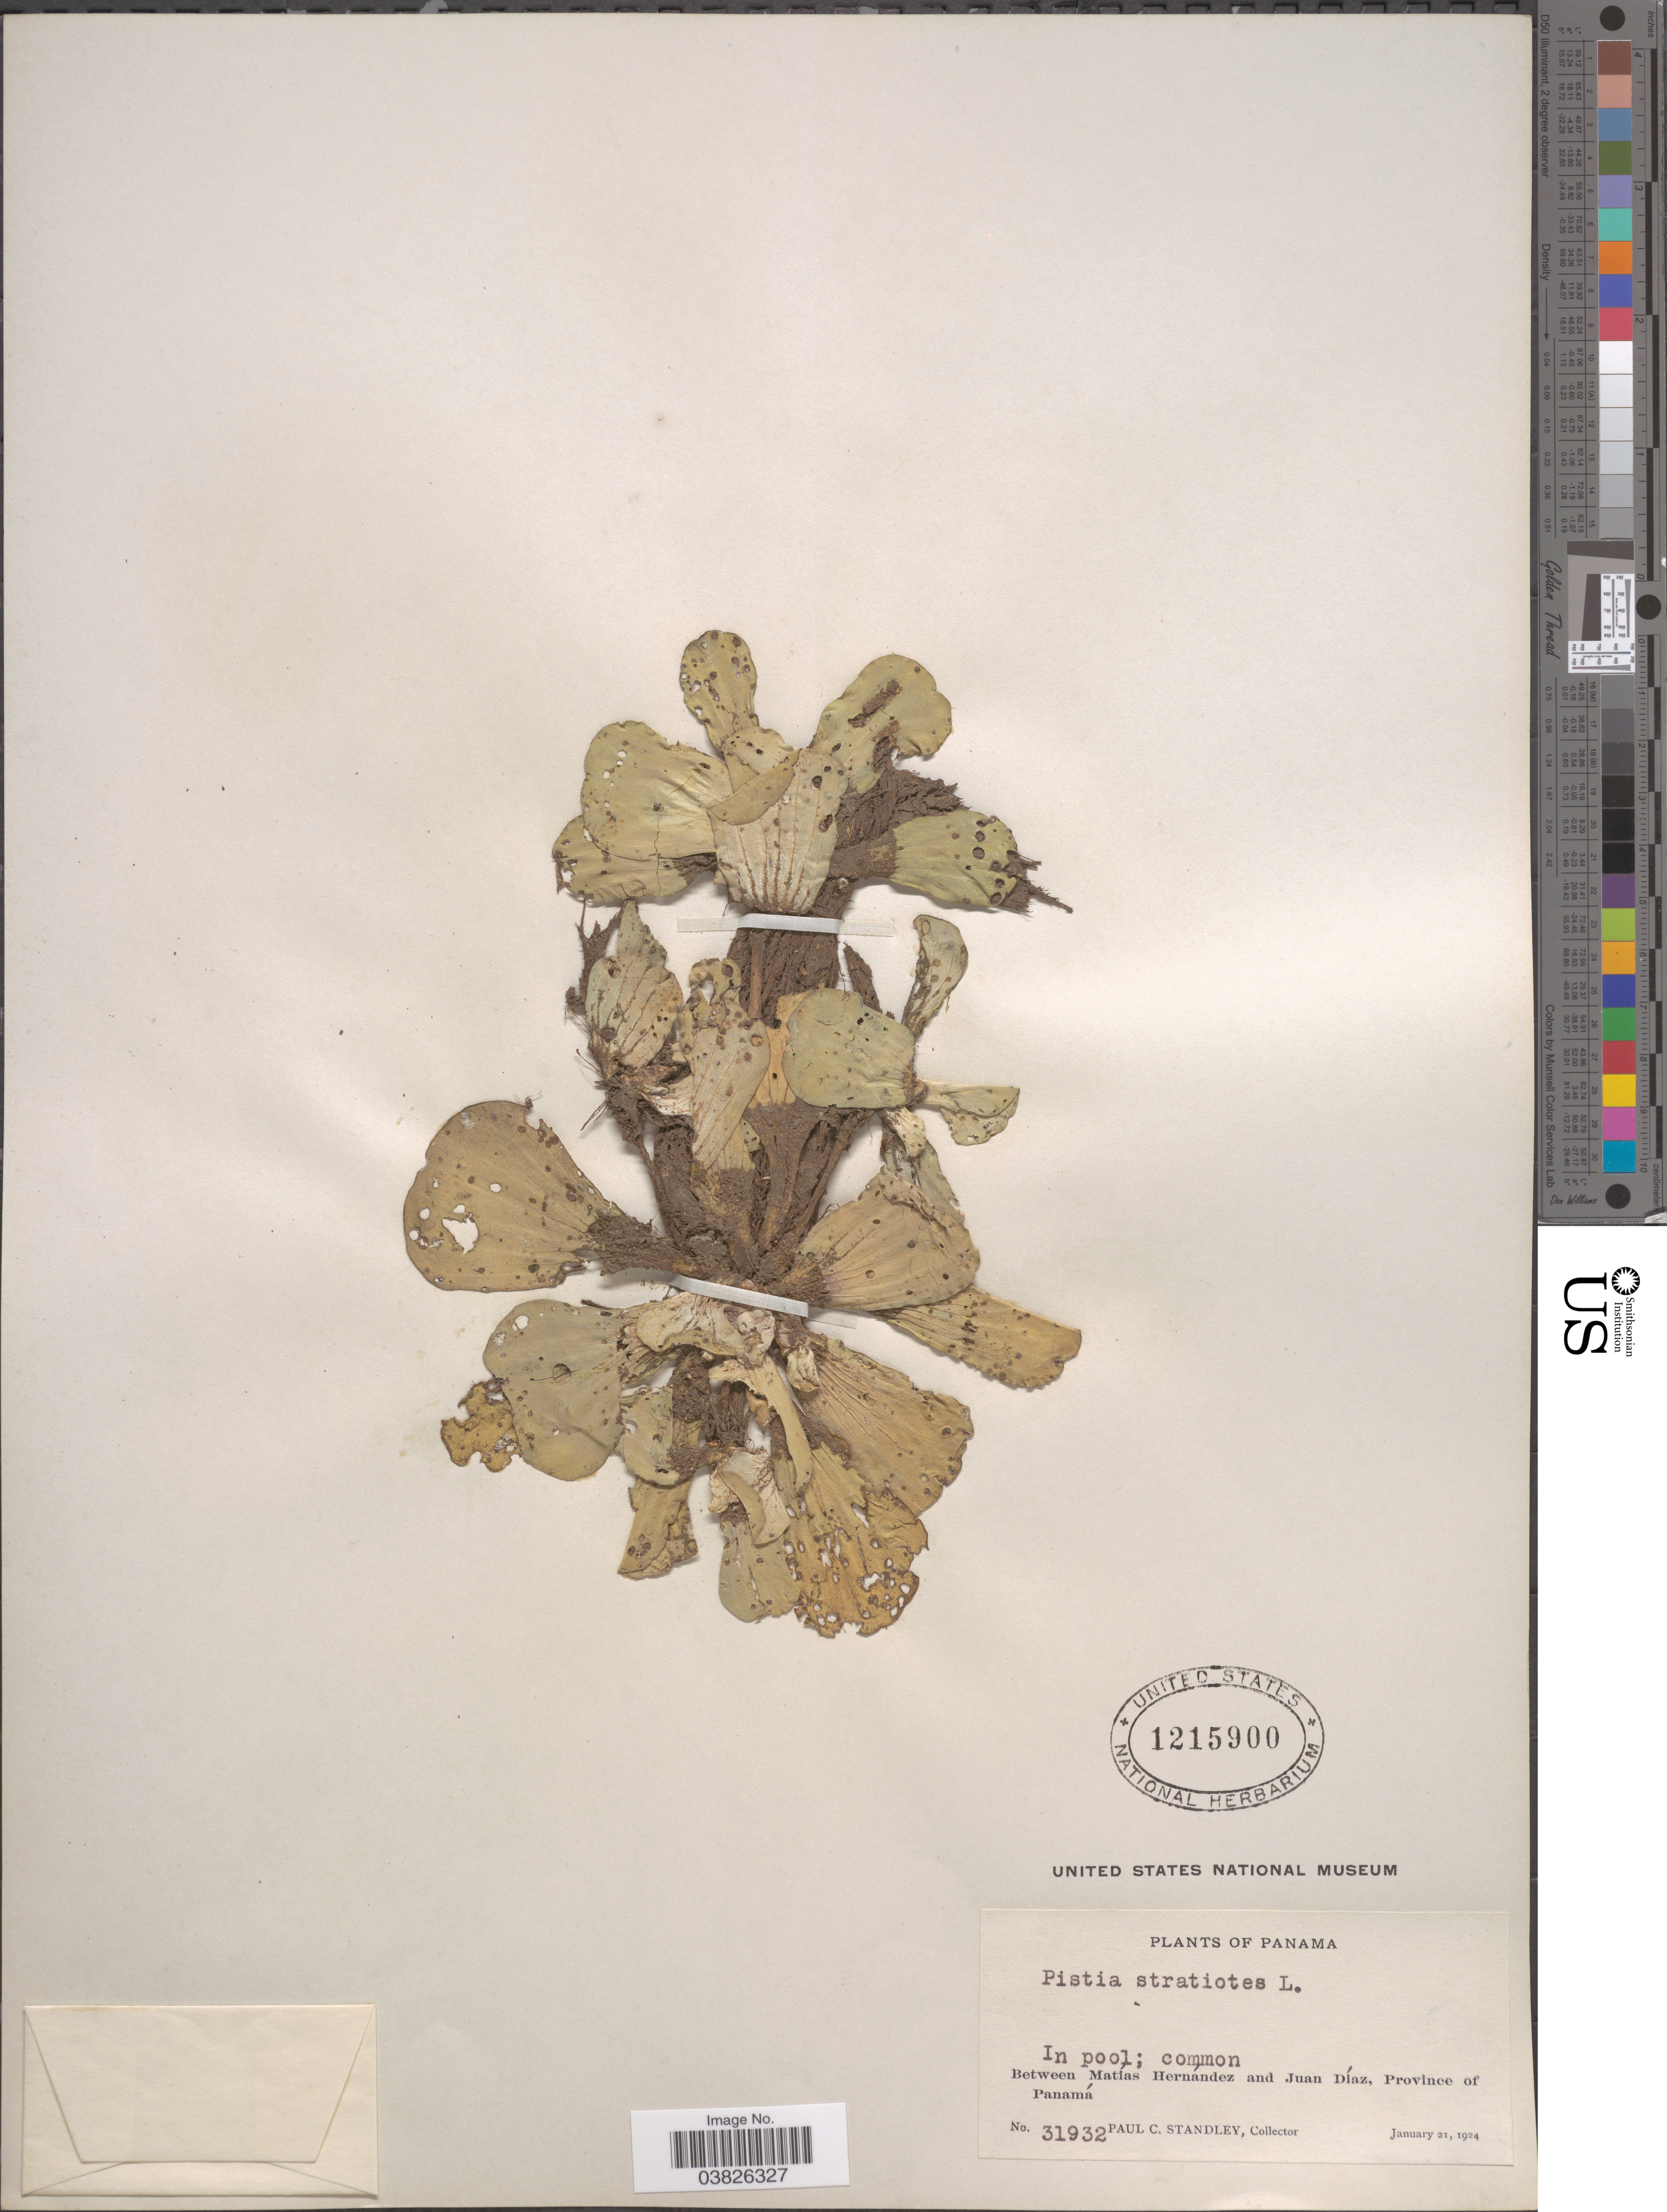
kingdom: Plantae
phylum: Tracheophyta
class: Liliopsida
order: Alismatales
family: Araceae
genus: Pistia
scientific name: Pistia stratiotes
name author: L.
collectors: P. C. Standley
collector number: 31932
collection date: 1924-01-21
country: Panama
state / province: Panamá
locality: In pool. Between Matias Hernández and Juan Díaz.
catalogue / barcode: US 1215900